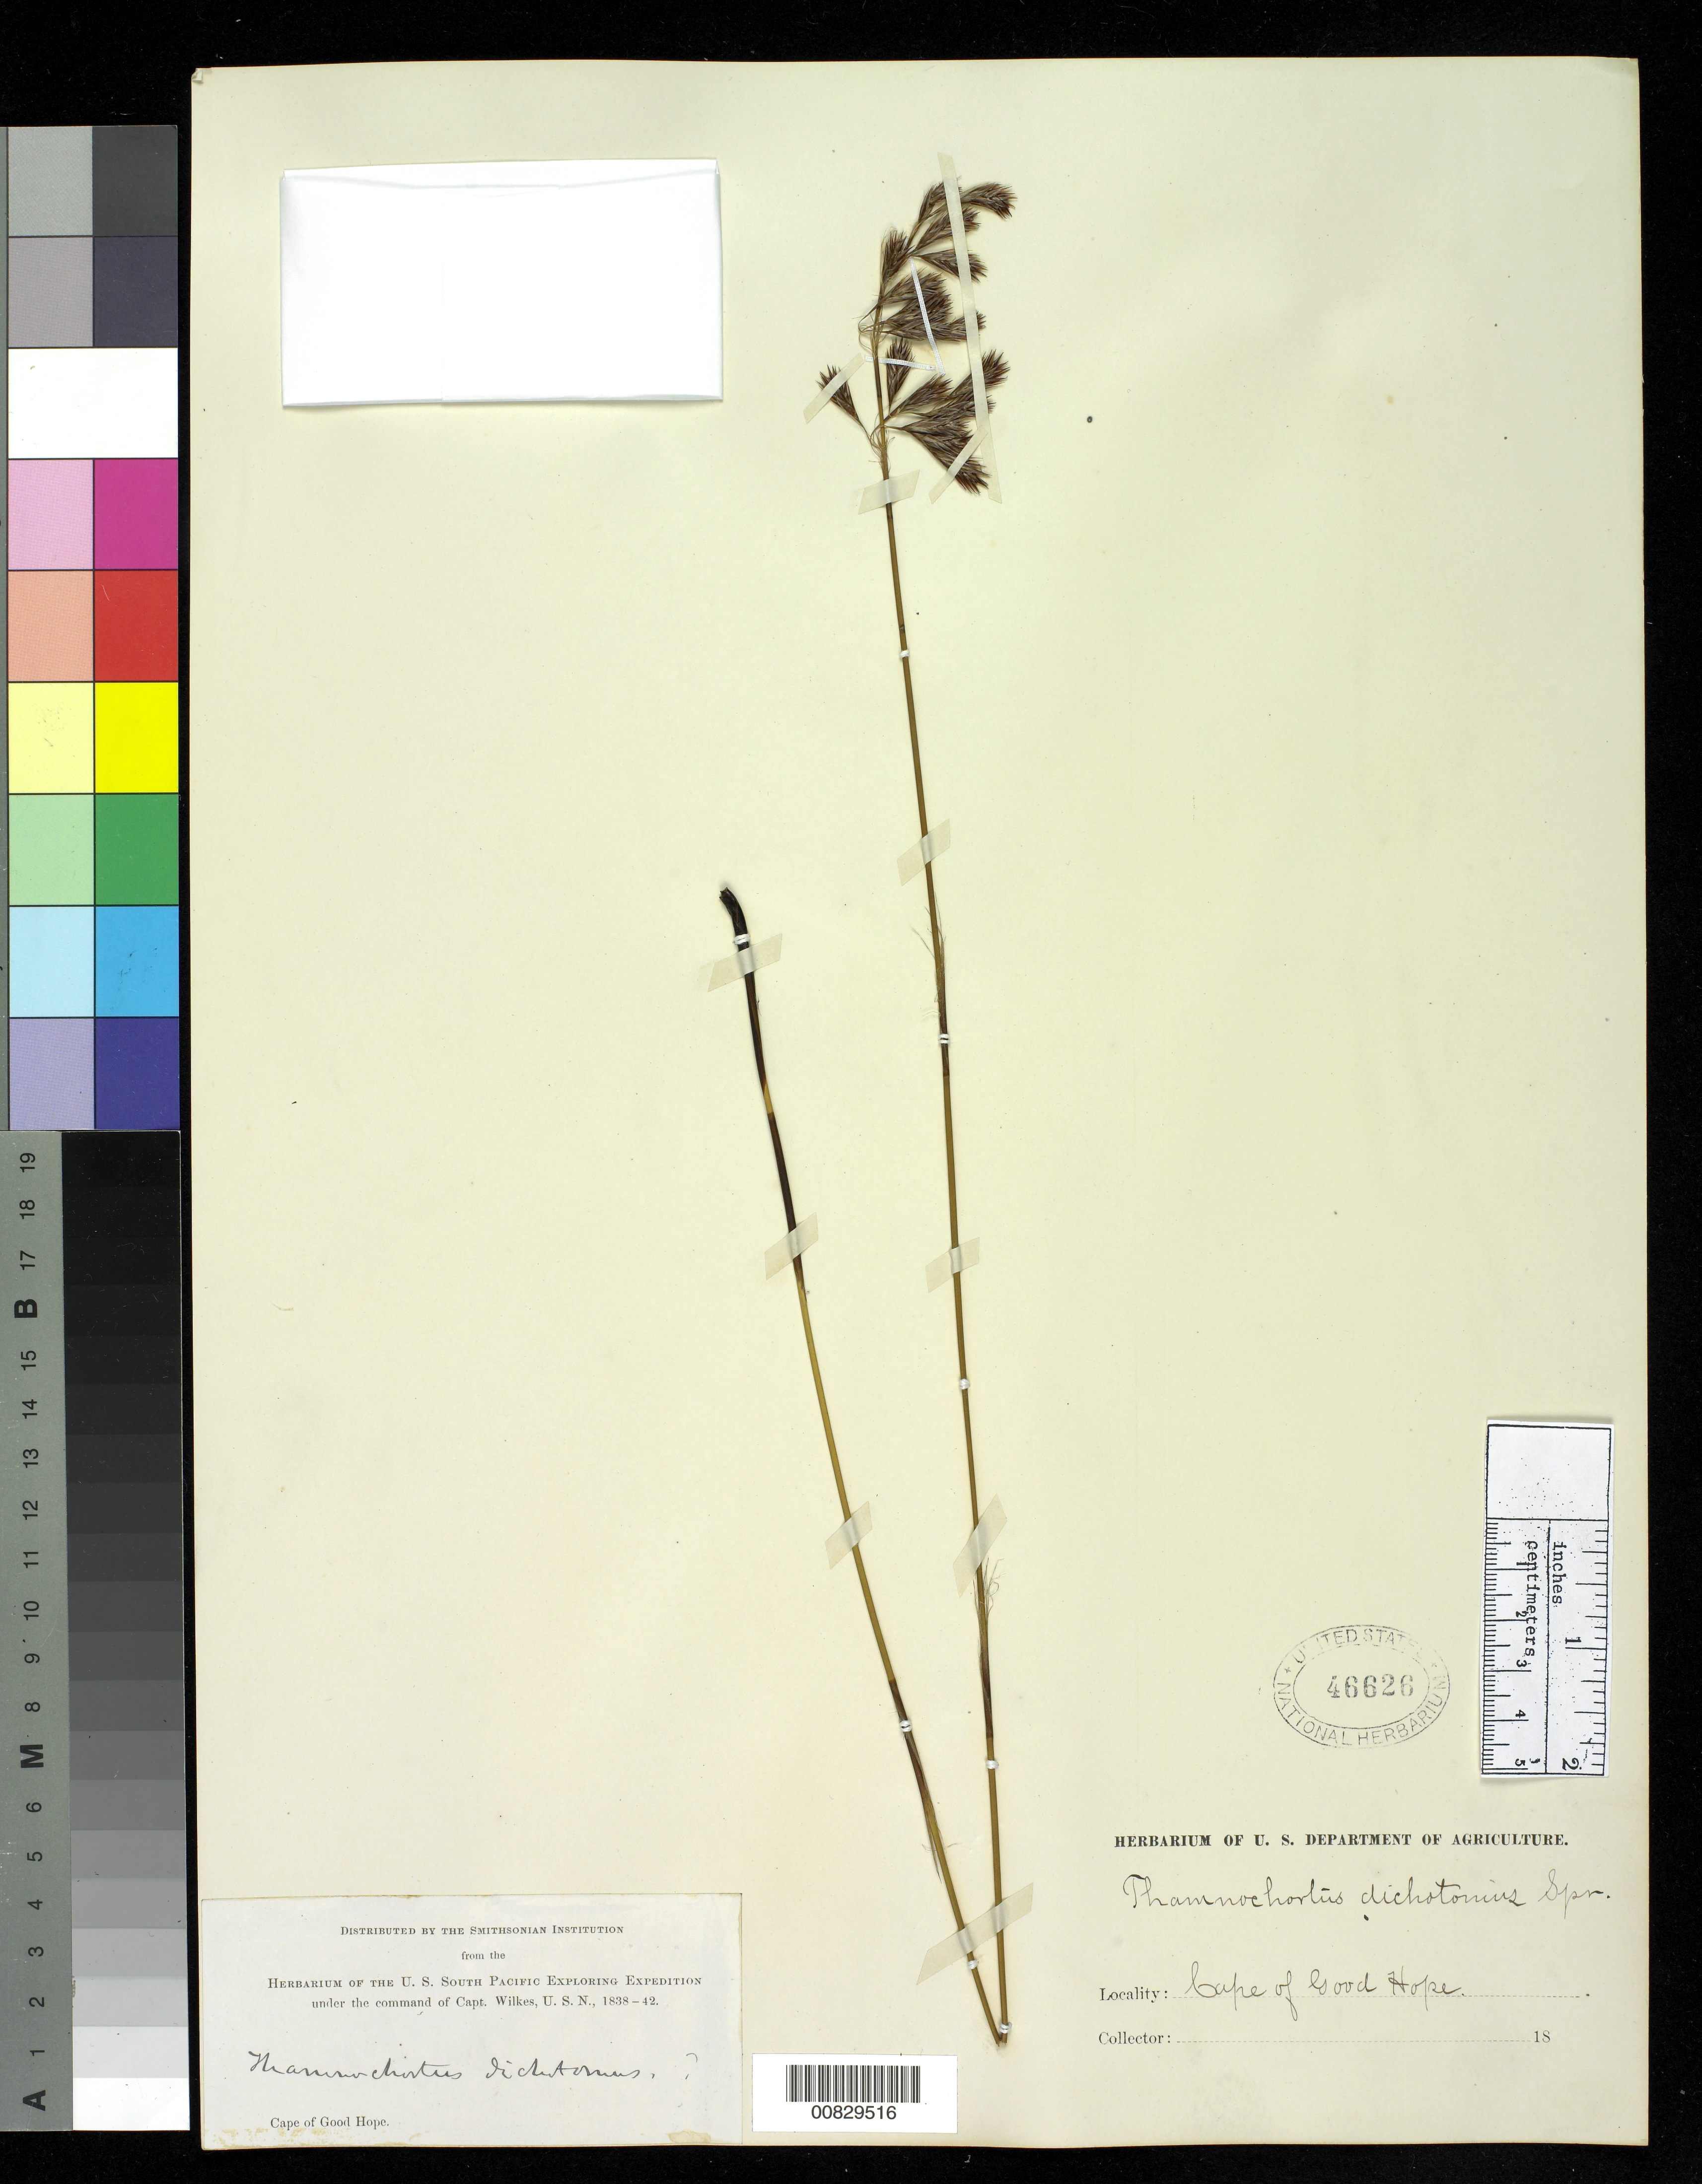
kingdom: Plantae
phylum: Tracheophyta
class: Liliopsida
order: Poales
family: Restionaceae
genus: Thamnochortus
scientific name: Thamnochortus dichotomus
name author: R. Br.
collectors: Wilkes Explor. Exped.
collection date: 1838/1842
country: South Africa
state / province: Western Cape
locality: Cape of Good Hope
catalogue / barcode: US 46626